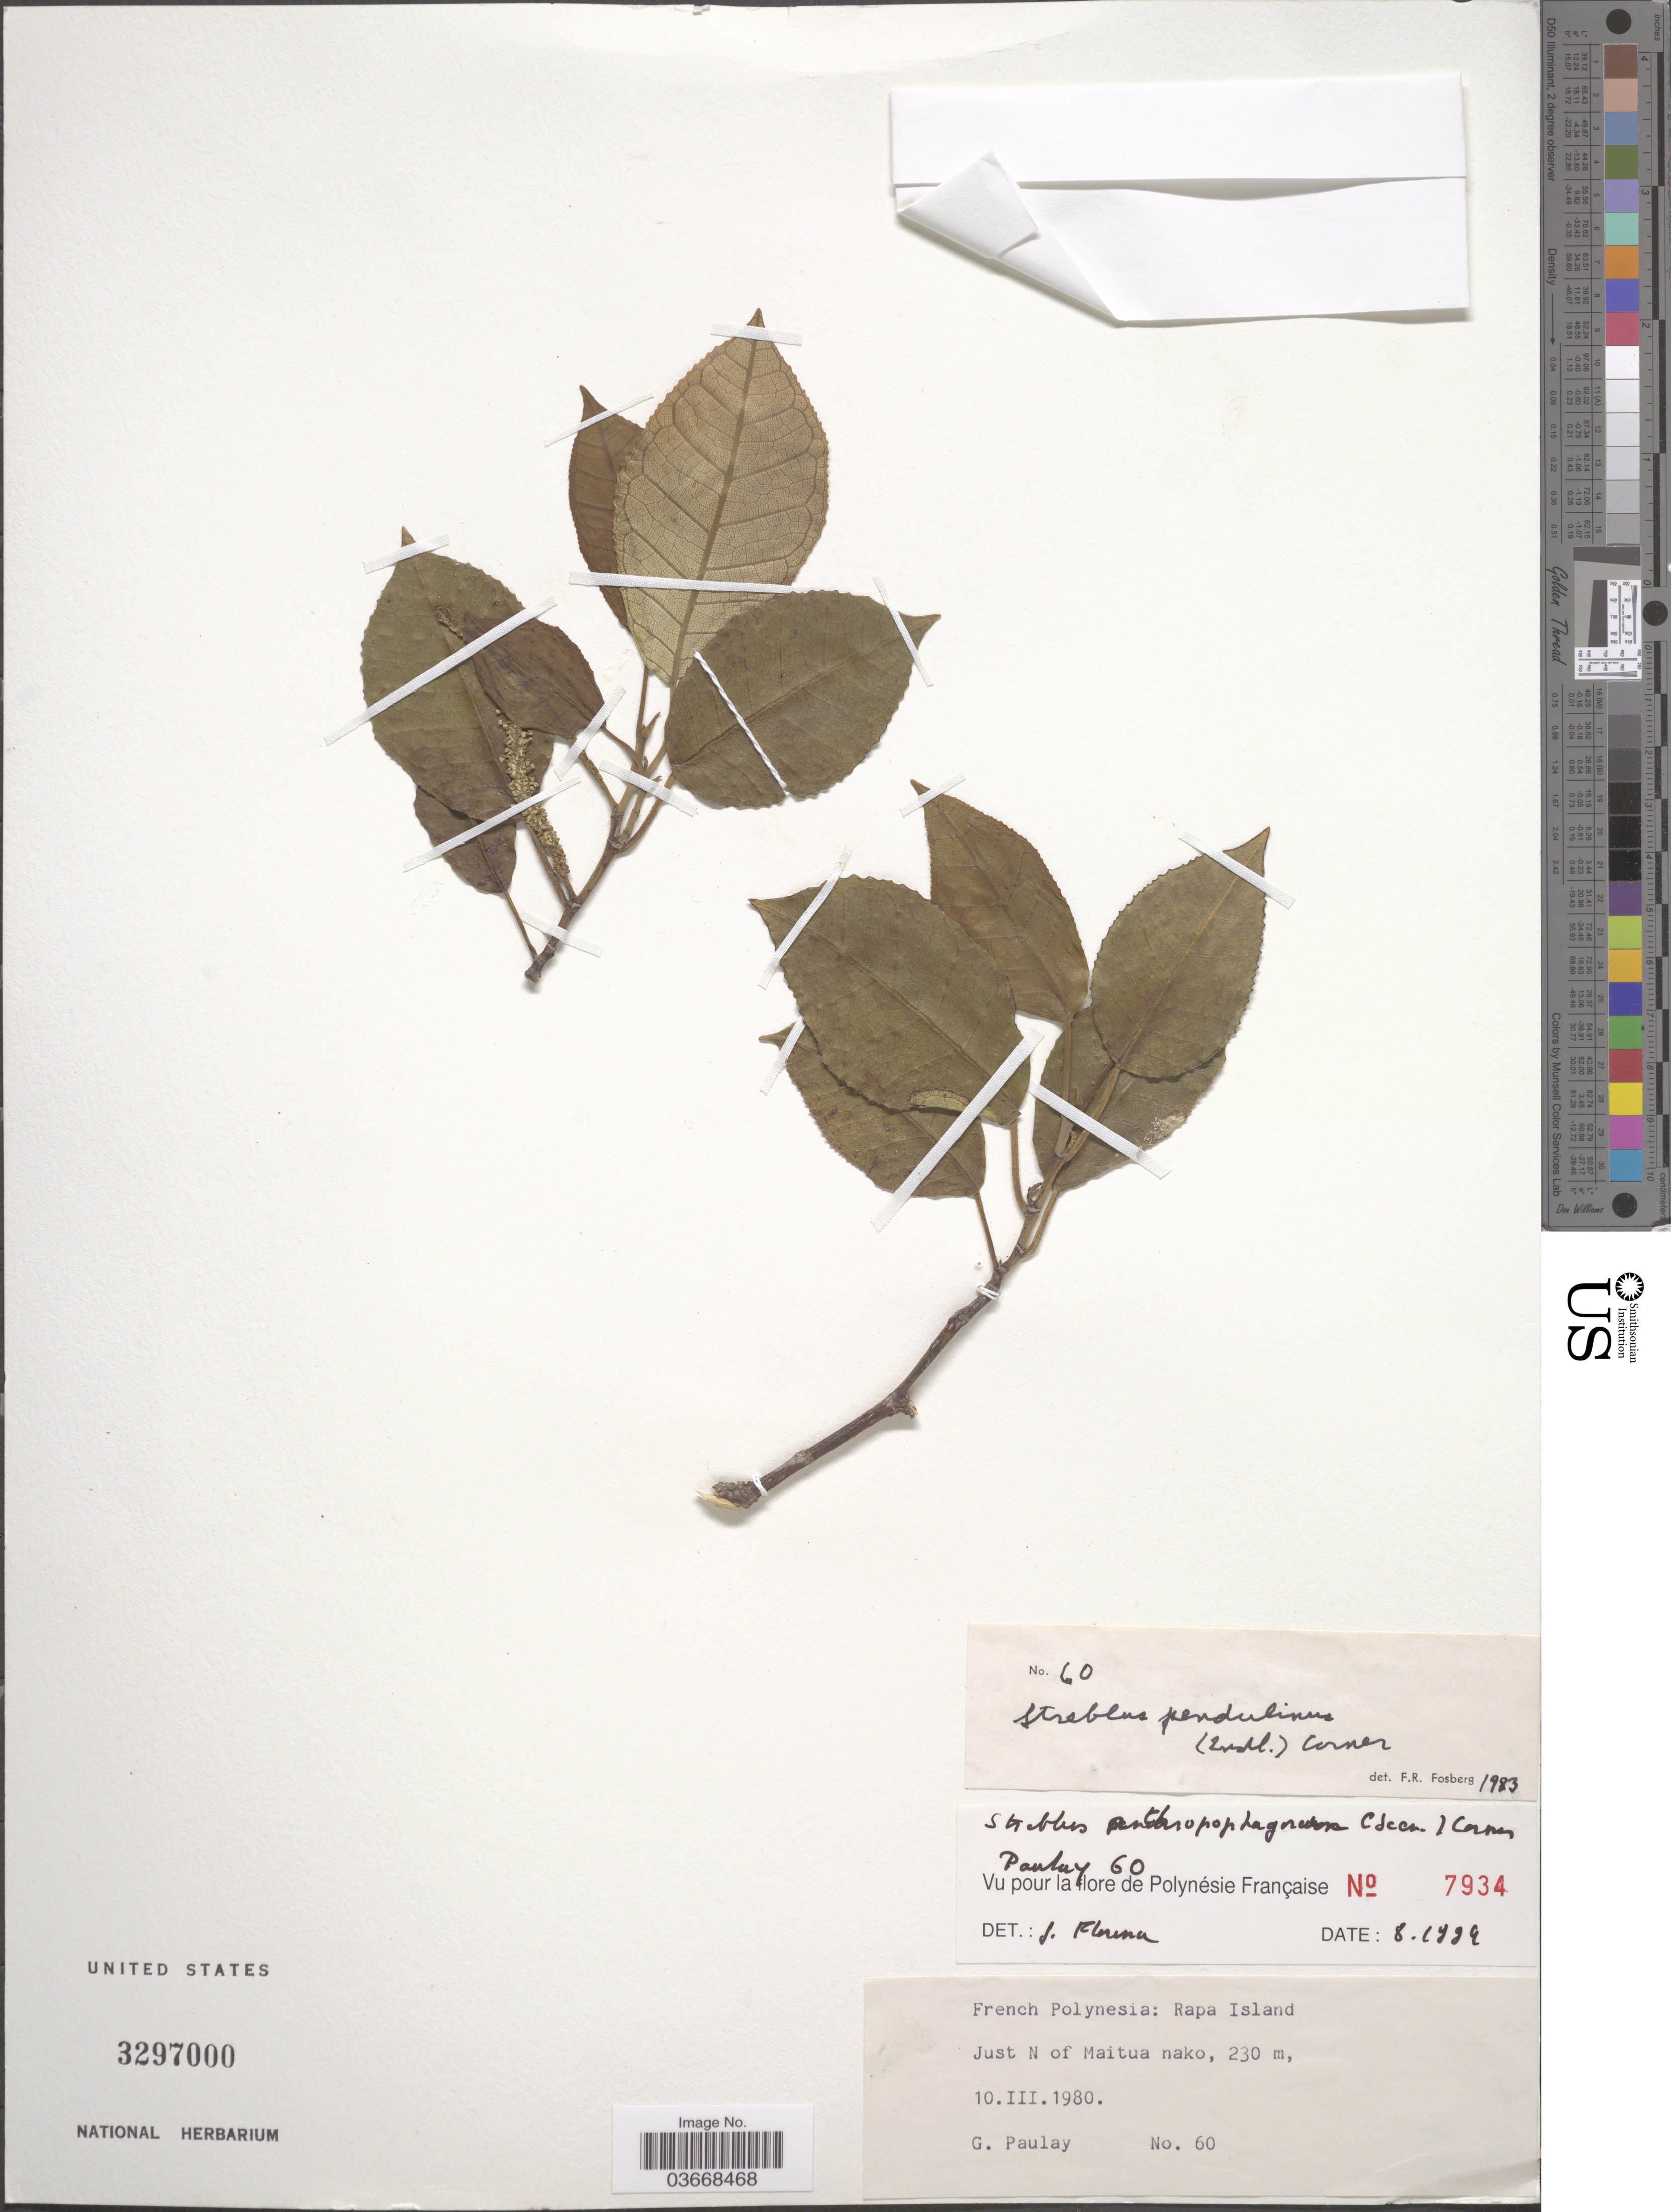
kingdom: Plantae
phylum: Tracheophyta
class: Magnoliopsida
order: Rosales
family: Moraceae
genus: Paratrophis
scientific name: Paratrophis anthropophagorum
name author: (Seem.) Benth. & Hook. f. ex Drake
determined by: Wagner, W. L., (BOT), Smithsonian Institution - National Museum of Natural History (UNITED STATES)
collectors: G. Paulay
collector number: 60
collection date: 1980-03-10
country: French Polynesia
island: Rapa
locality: Rapa Island. Just N of Maitua nako.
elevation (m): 230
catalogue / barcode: US 3297000